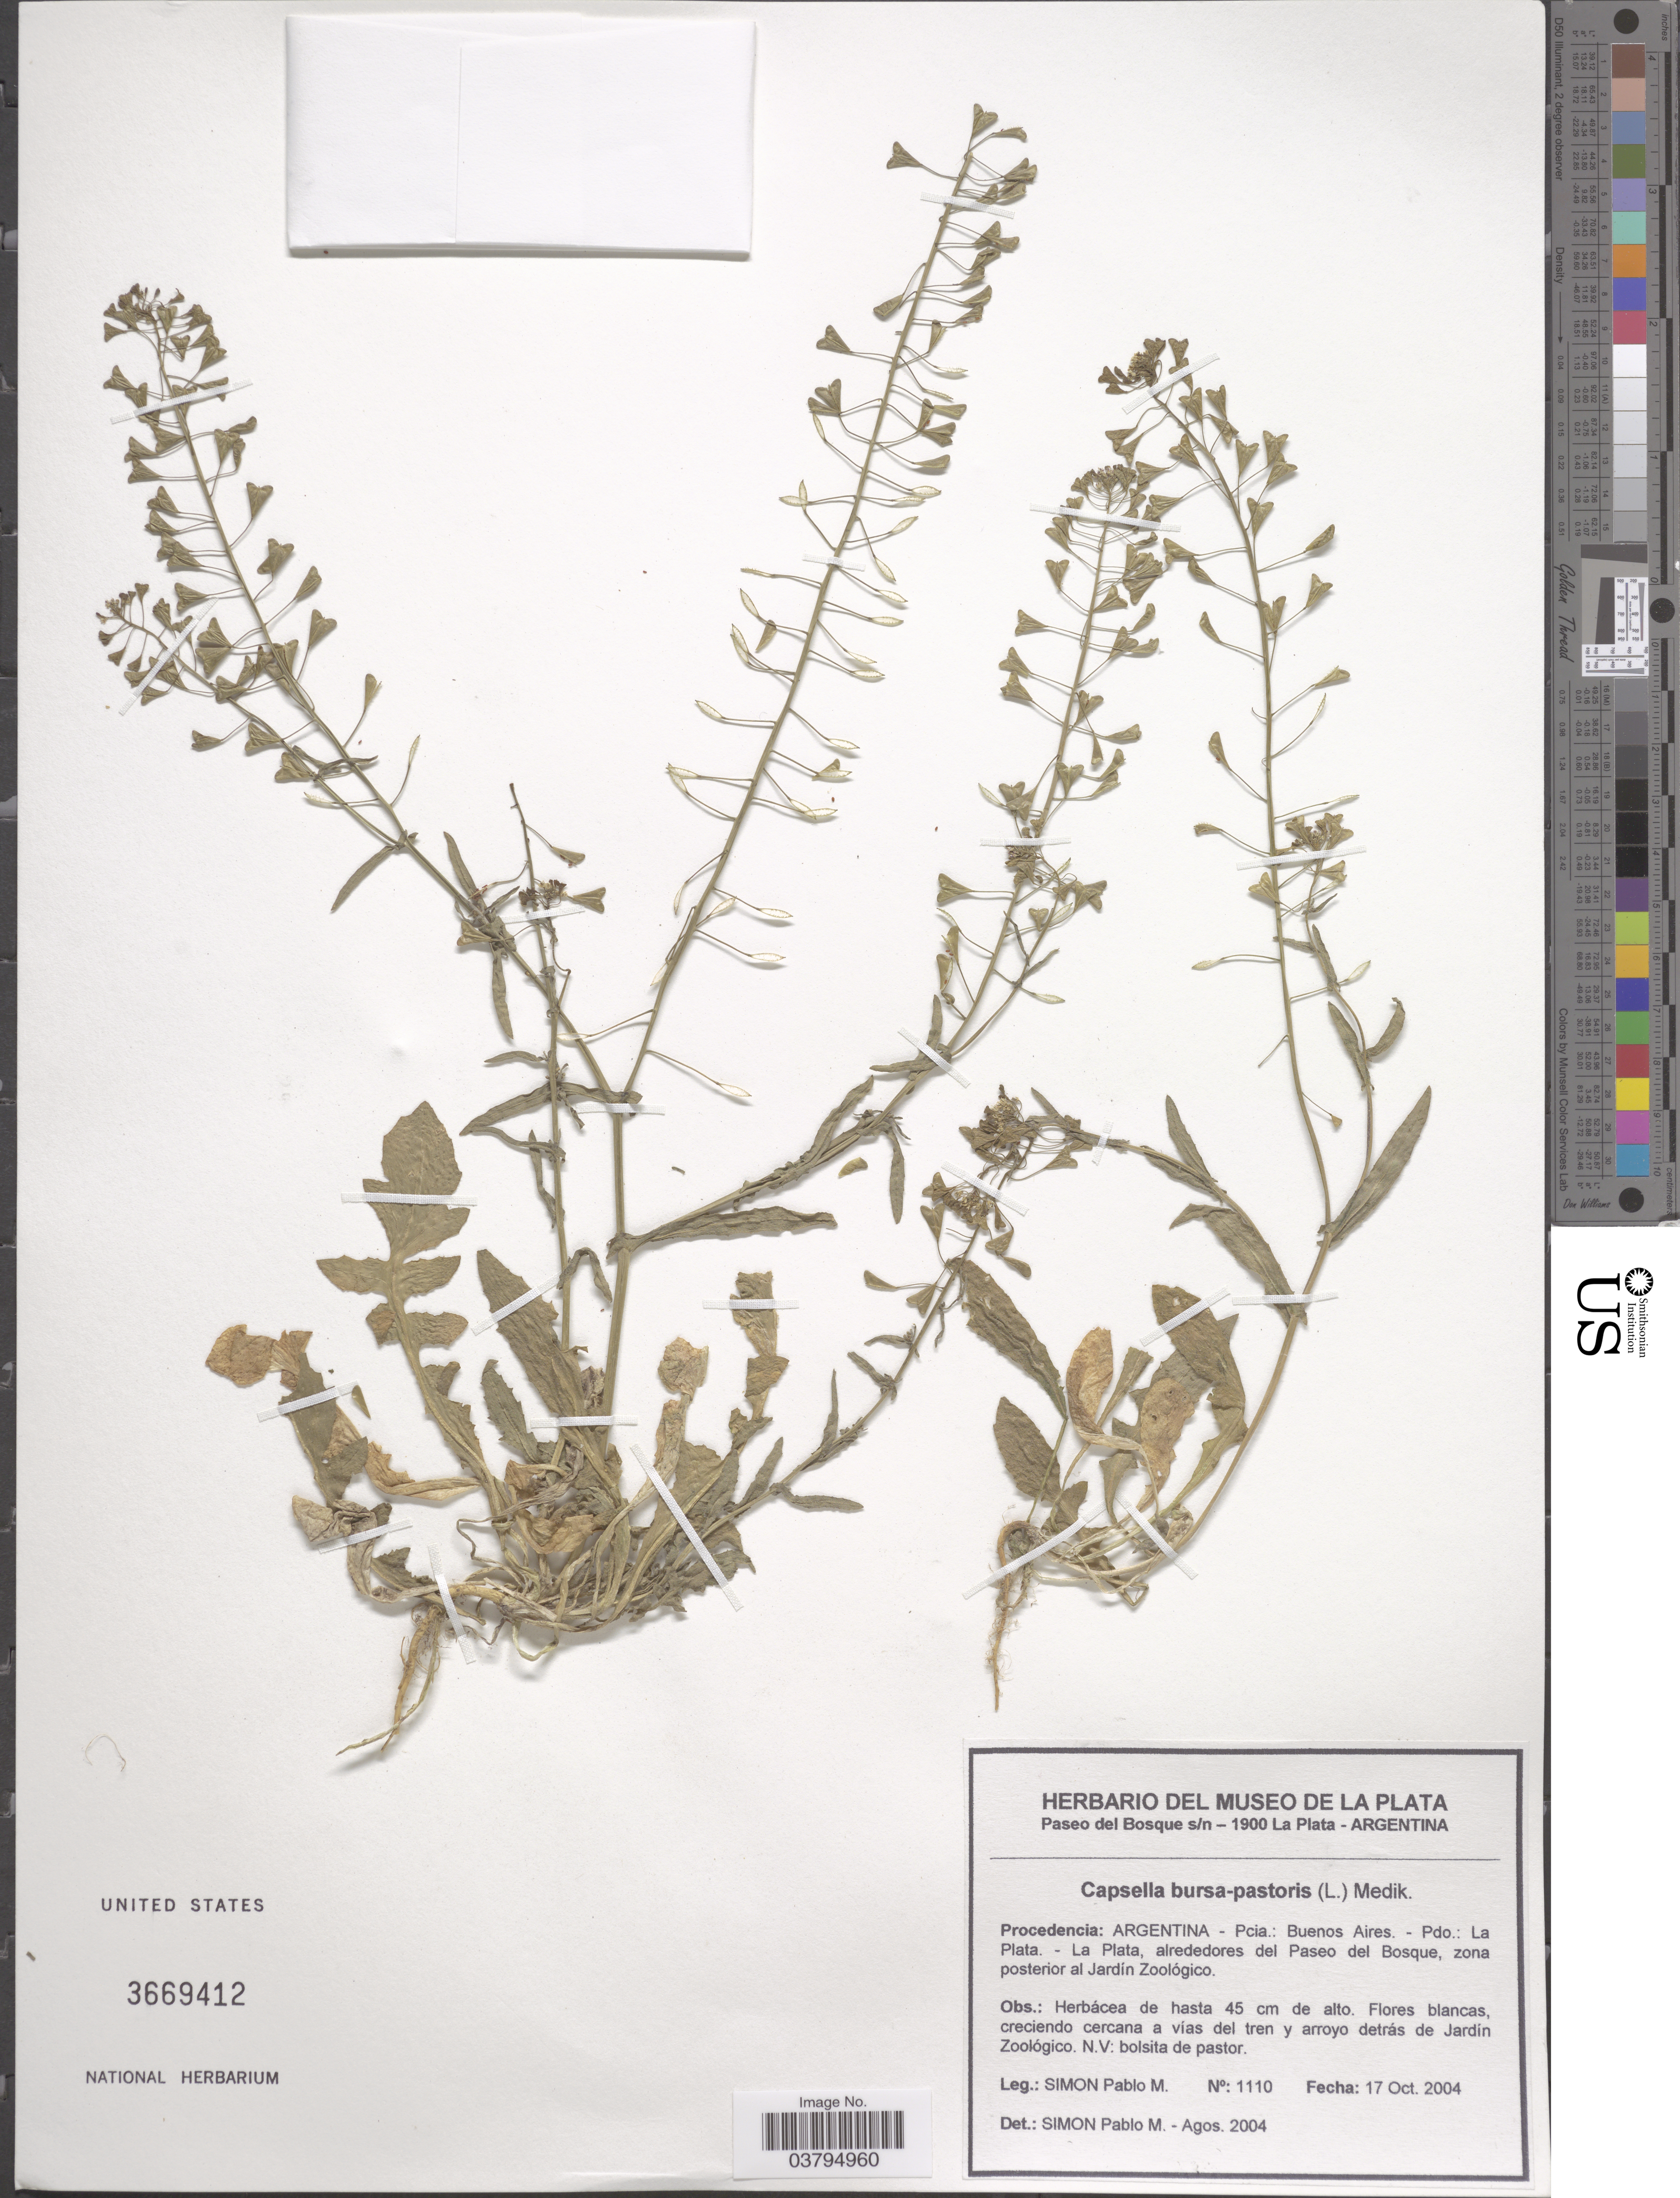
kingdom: Plantae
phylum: Tracheophyta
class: Magnoliopsida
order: Brassicales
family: Brassicaceae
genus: Capsella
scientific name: Capsella bursa-pastoris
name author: (L.) Medik.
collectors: S. Pablo M.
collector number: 1110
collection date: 2004-10-17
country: Argentina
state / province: Buenos Aires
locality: Pcia.: Buenos Aires. - Pdo.: La Plata. - La Plata, alrededores del Paseo del Bosque, zona posterior al Jardín Zoológico.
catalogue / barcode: US 3669412